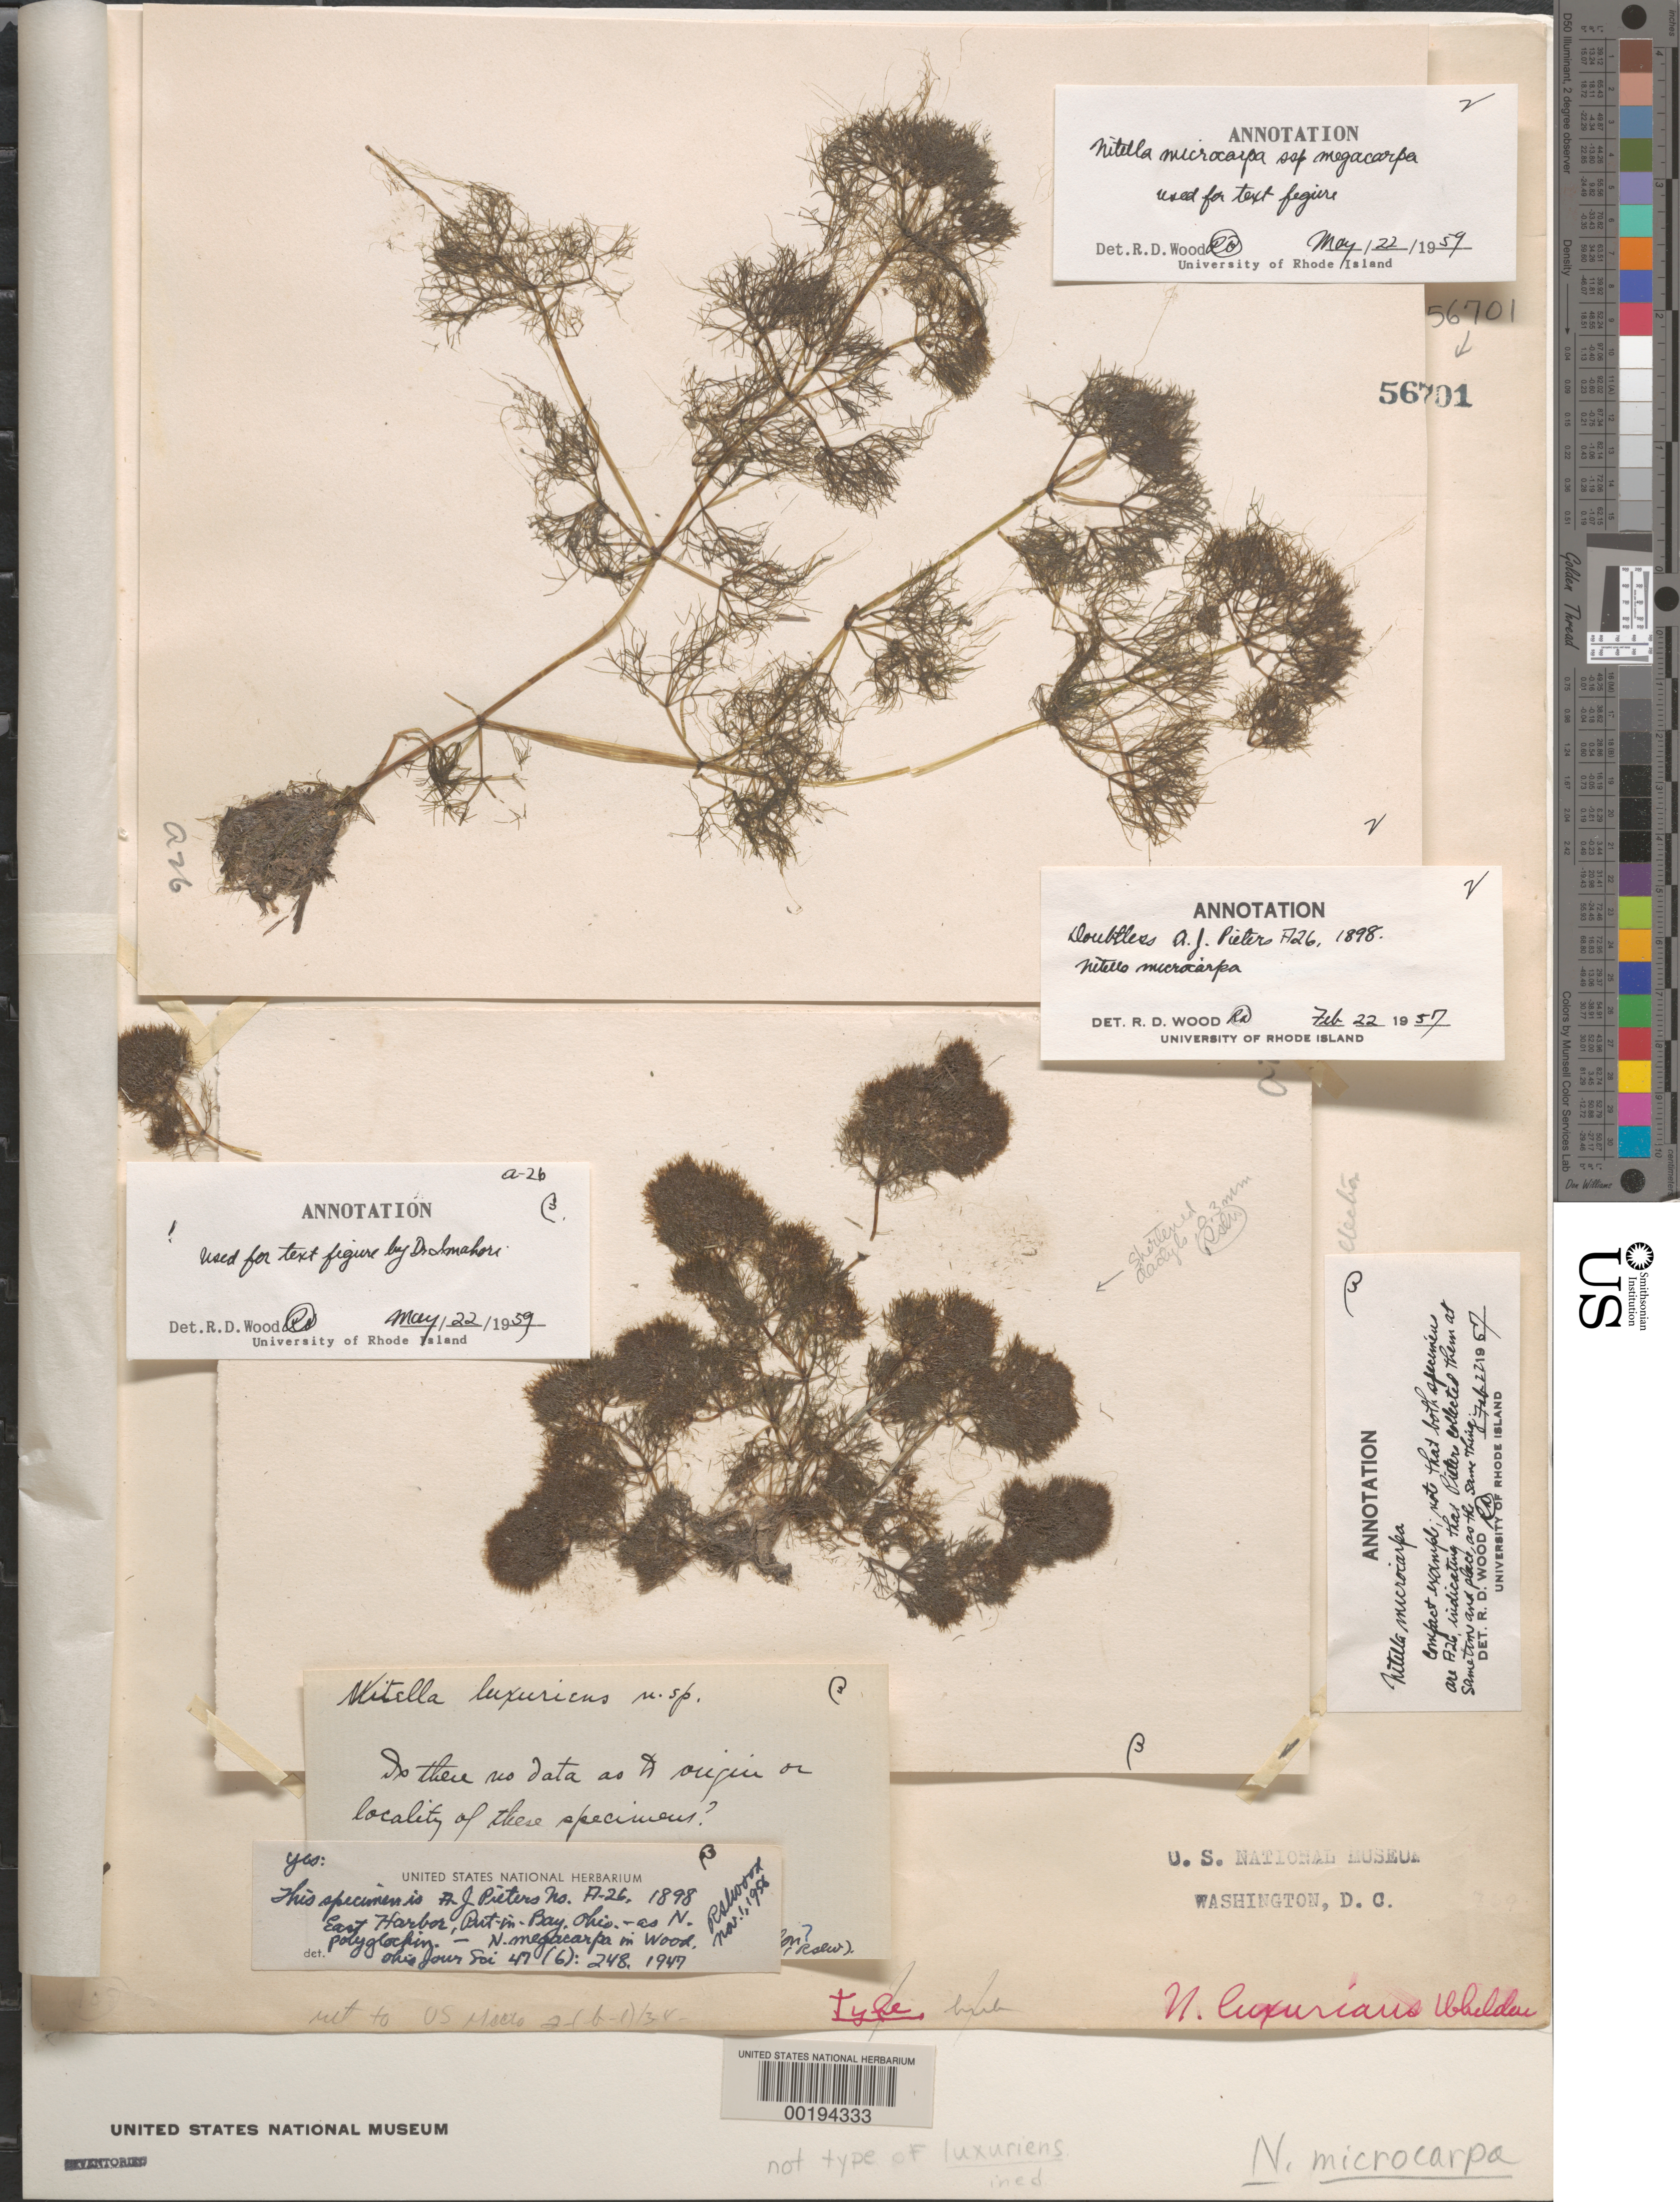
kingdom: Plantae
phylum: Charophyta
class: Charophyceae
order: Charales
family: Characeae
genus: Nitella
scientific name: Nitella microcarpa subsp. megacarpa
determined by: Wood, R. D.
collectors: A. Pieters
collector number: A26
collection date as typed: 1898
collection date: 1898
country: United States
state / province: Ohio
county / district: Ottawa County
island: South Bass Island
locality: East Harbor, Put-in-Bay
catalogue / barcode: US 56701